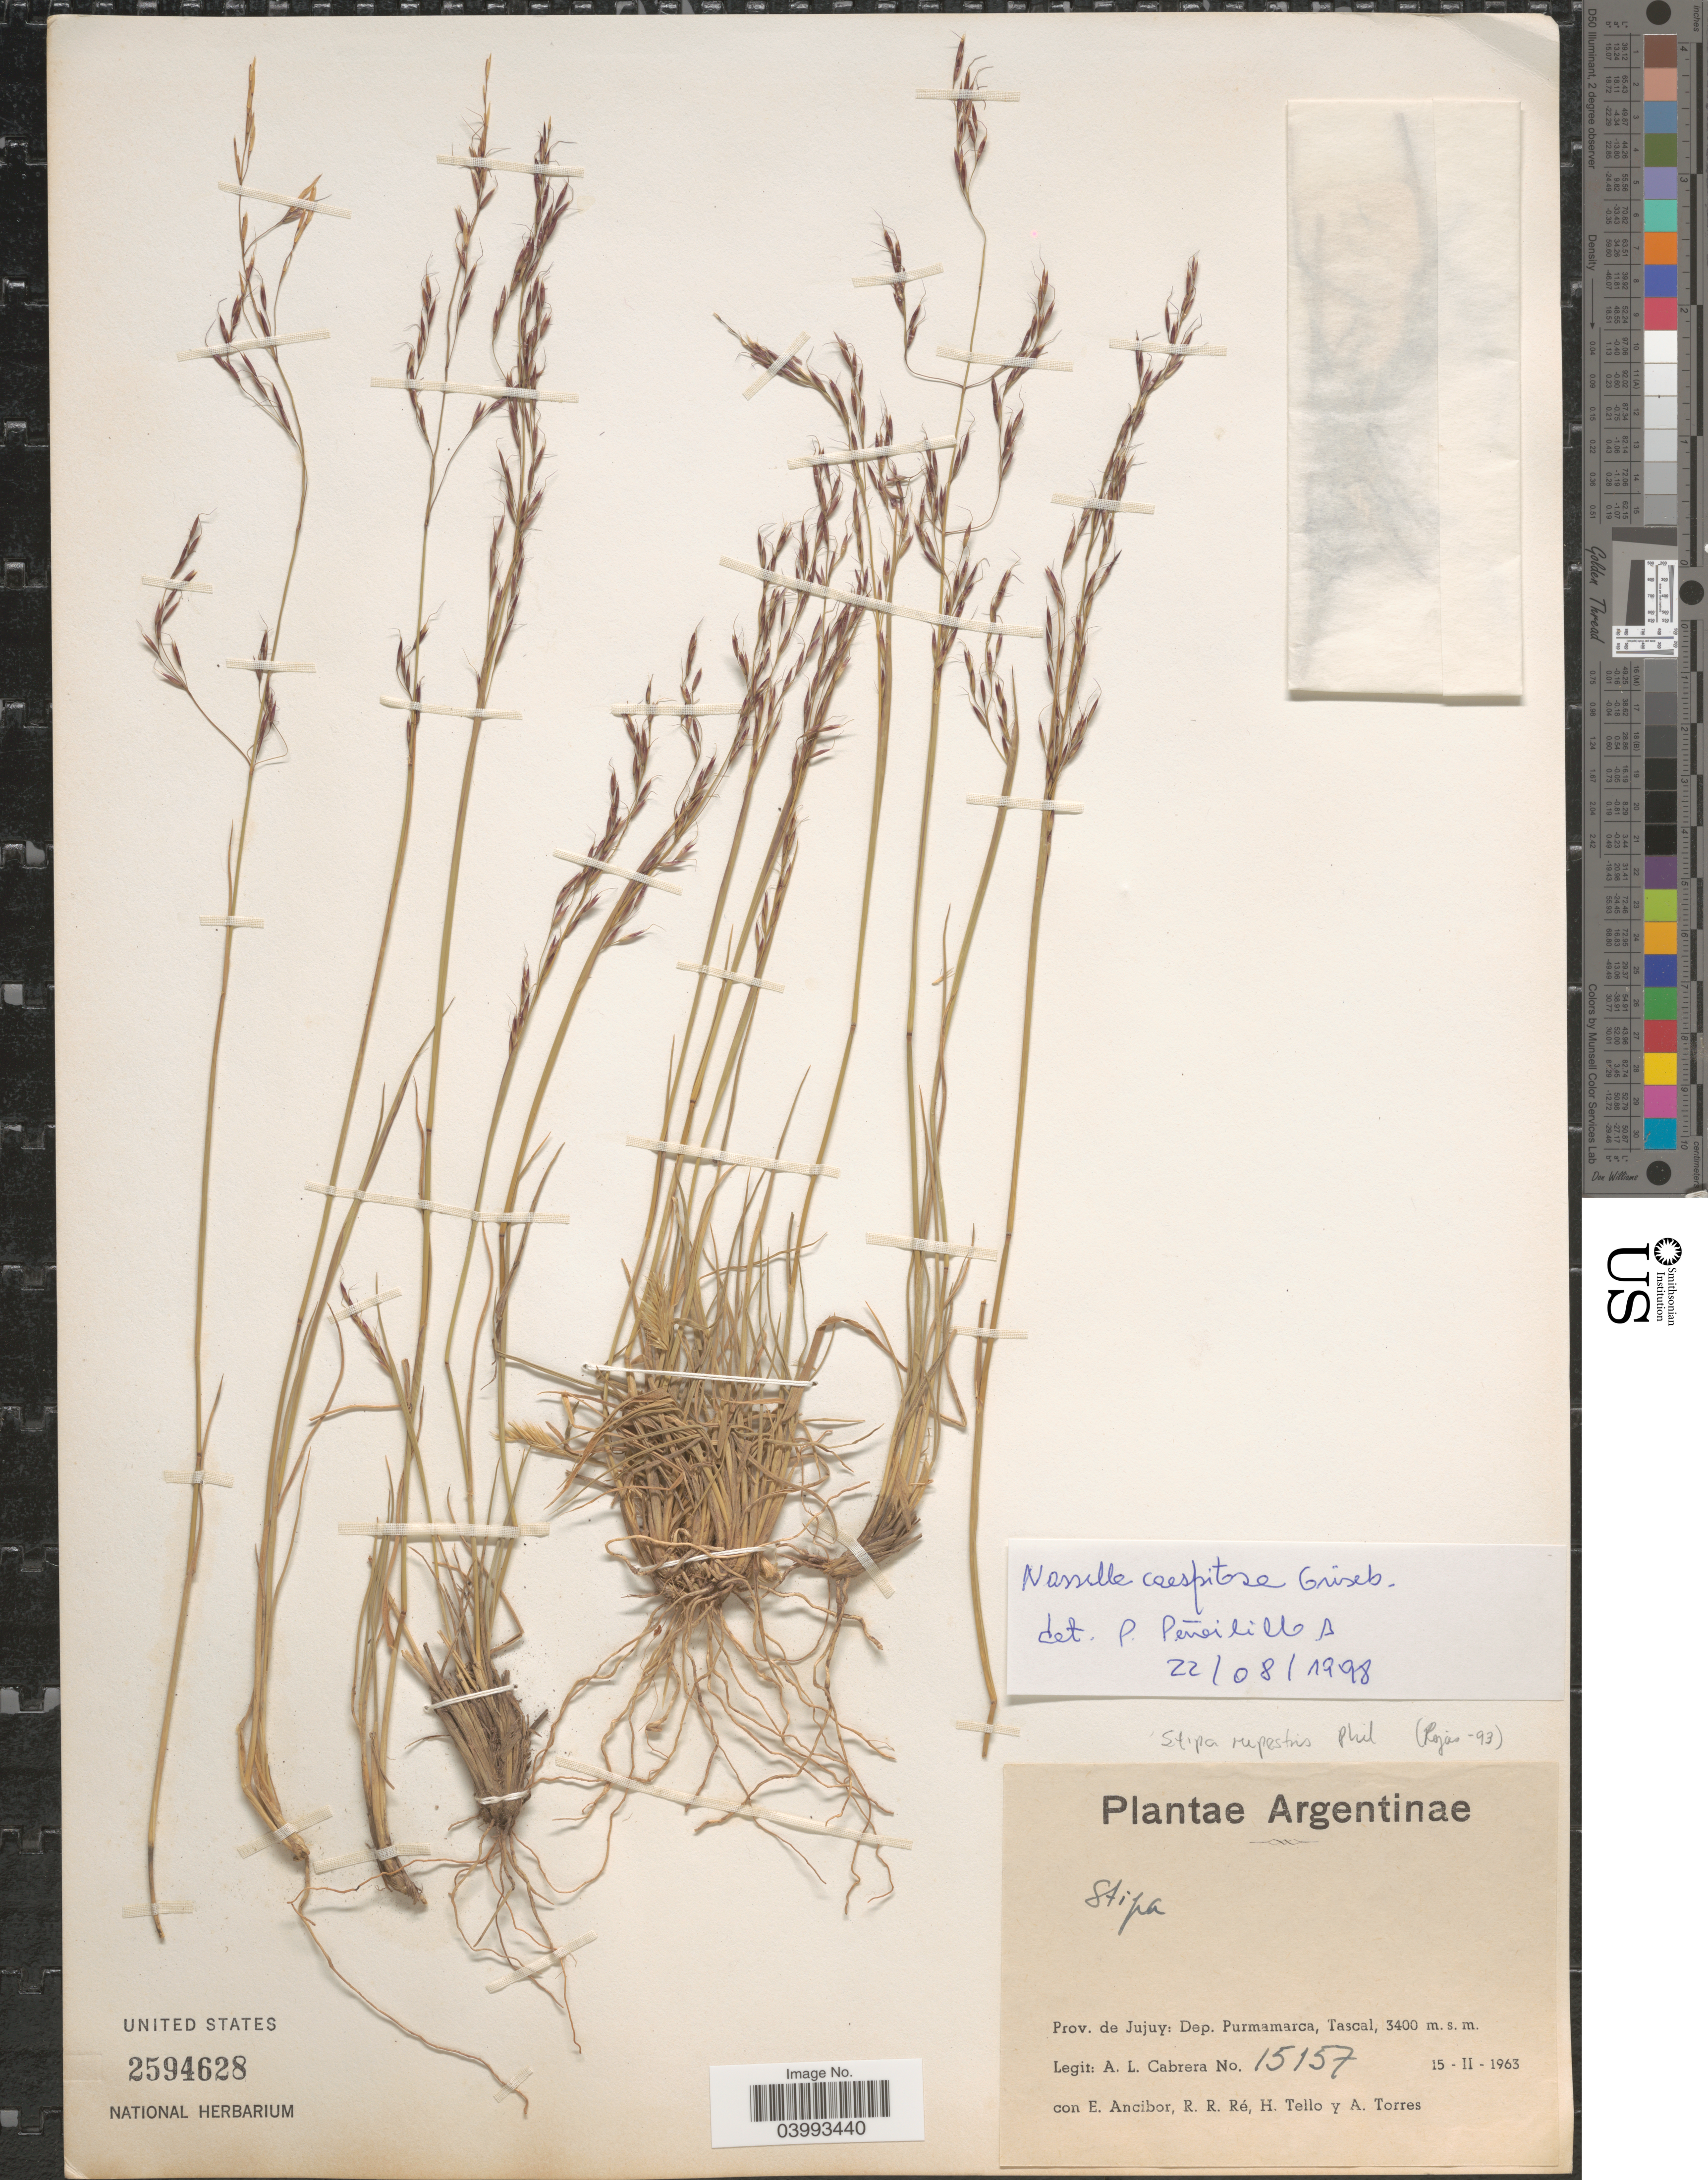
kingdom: Plantae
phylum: Tracheophyta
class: Liliopsida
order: Poales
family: Poaceae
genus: Nassella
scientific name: Nassella caespitosa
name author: Griseb.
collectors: A. L. Cabrera, E. Ancibor, R. Re, H. Tello & A. Torres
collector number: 15157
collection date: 1963-02-15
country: Argentina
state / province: Jujuy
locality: Dep. Purmamarca, Tascal.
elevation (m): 3400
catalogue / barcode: US 2594628